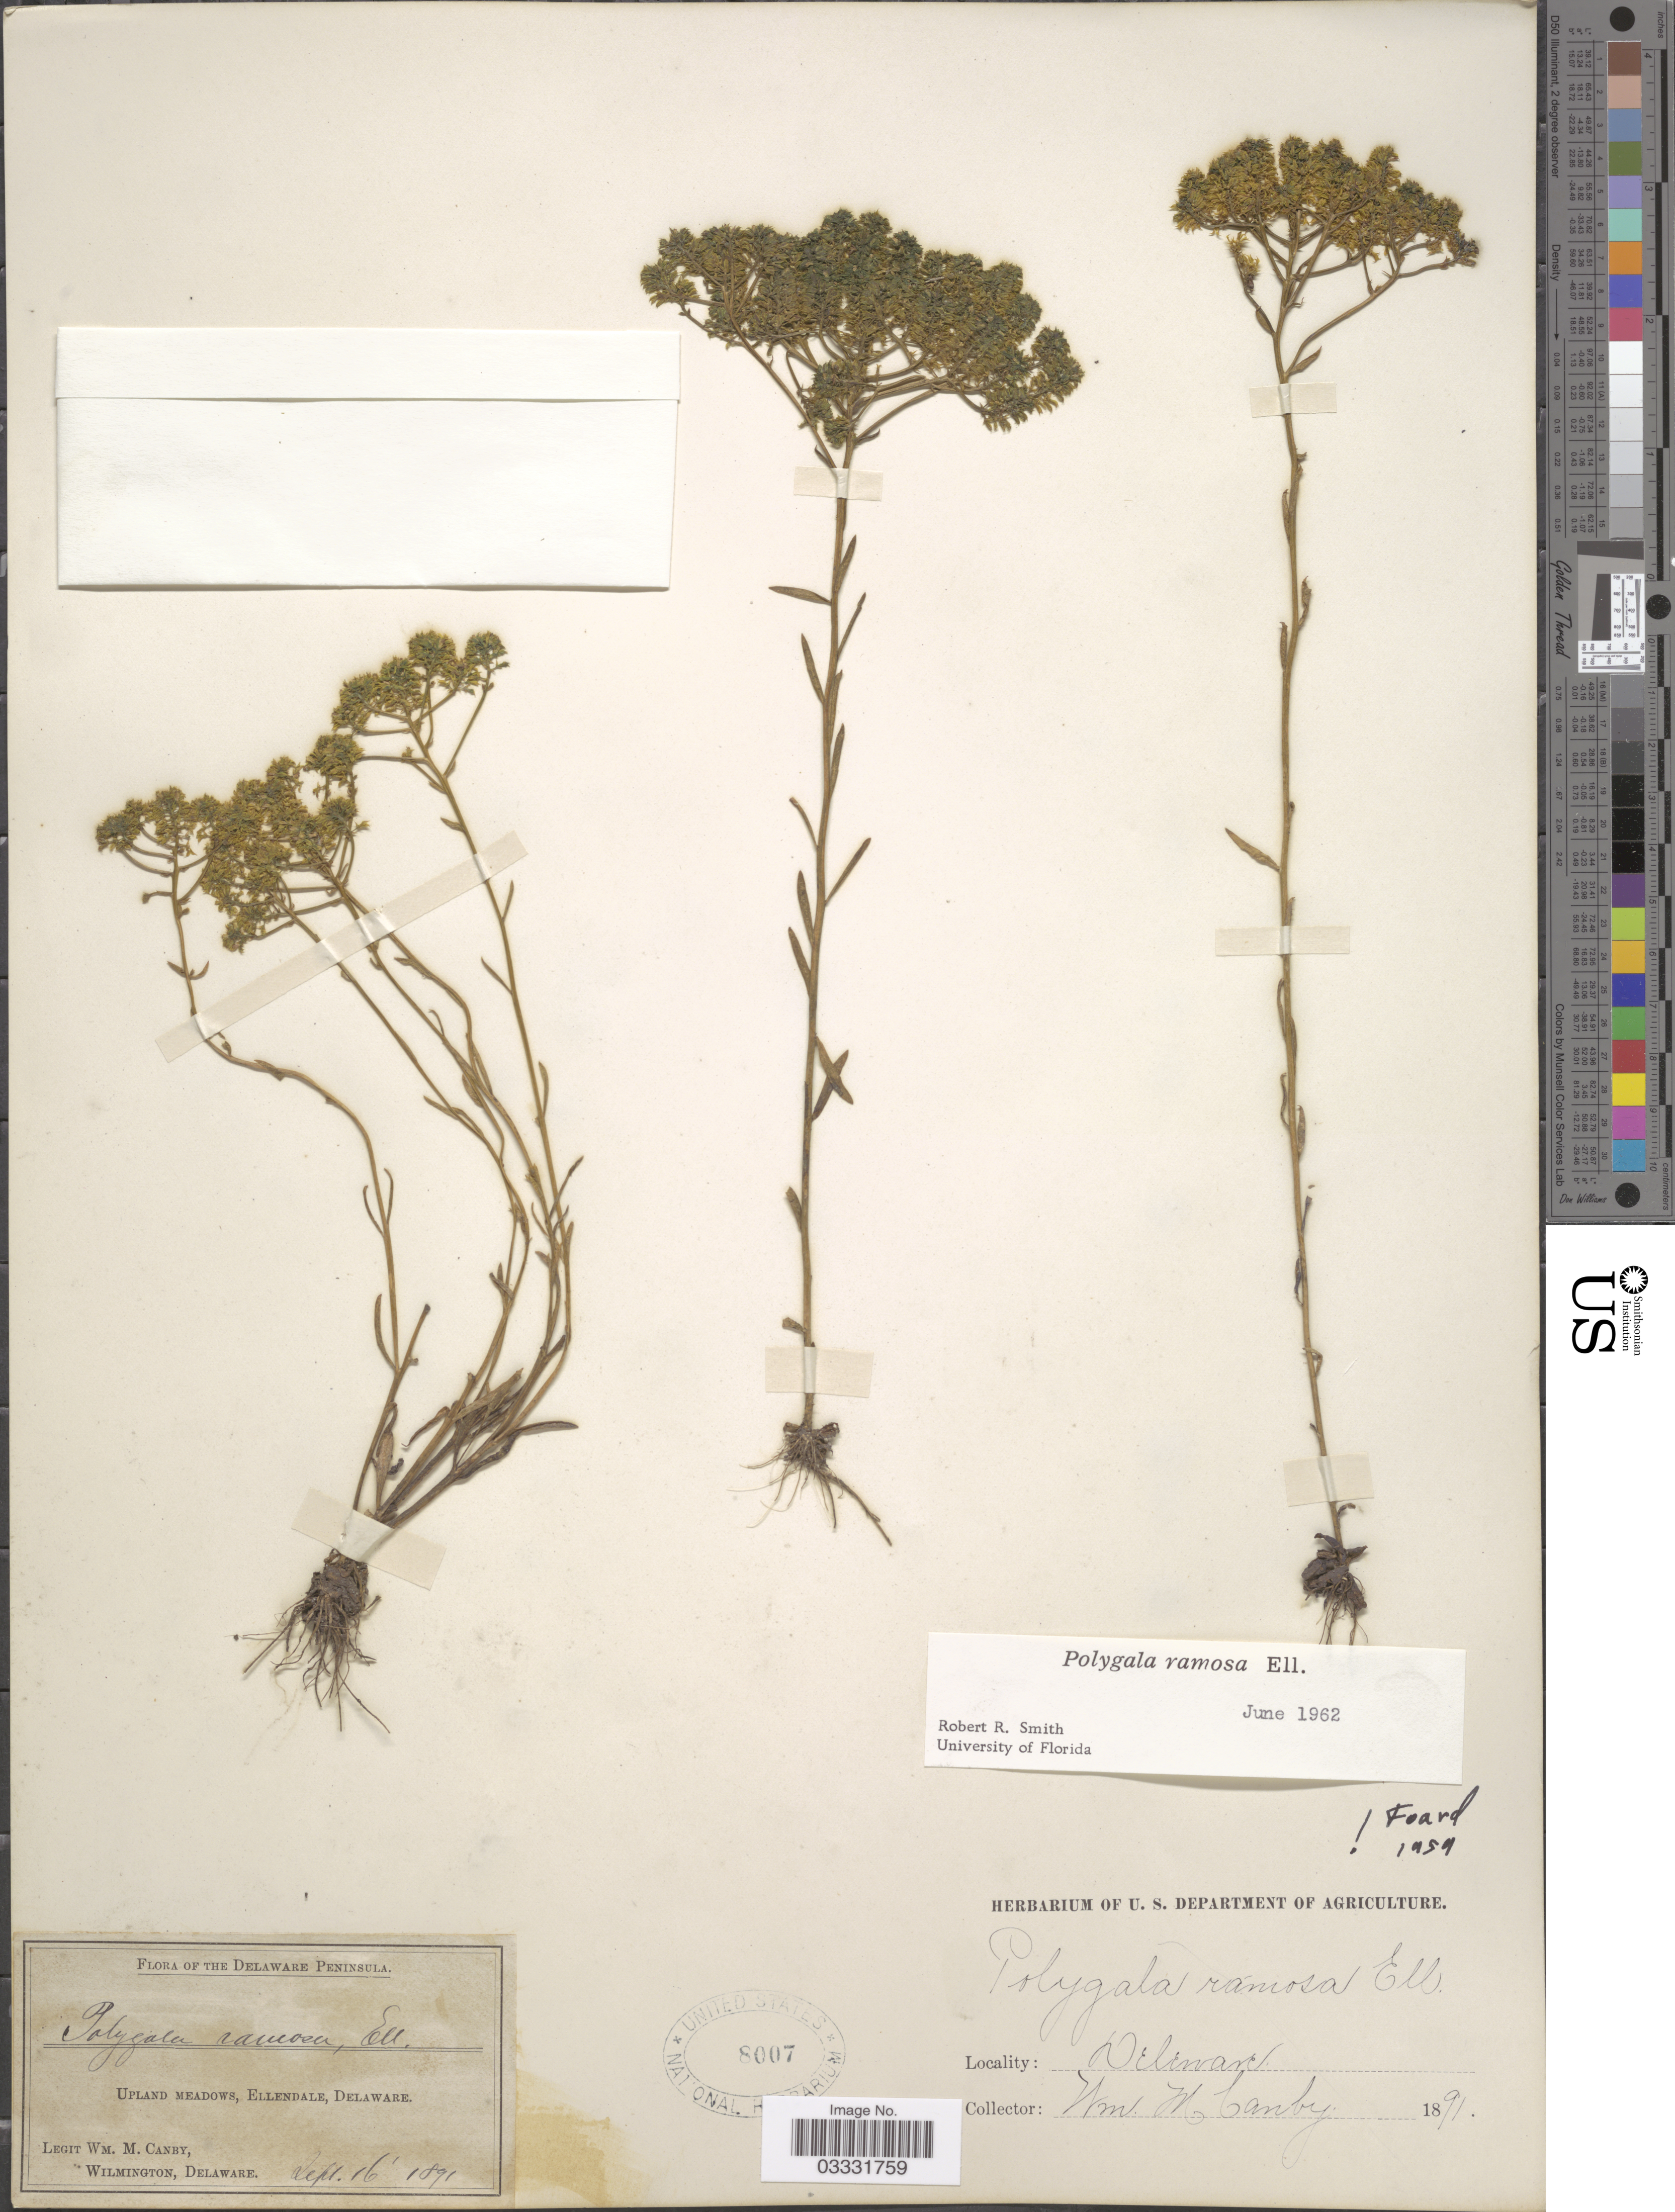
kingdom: Plantae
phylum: Tracheophyta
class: Magnoliopsida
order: Fabales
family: Polygalaceae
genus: Polygala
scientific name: Polygala ramosa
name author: Elliott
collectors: W. M. Canby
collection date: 1891-09-16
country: United States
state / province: Delaware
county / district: Sussex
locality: Delaware Peninusla. Upland meadows, Ellendale.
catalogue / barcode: US 8007